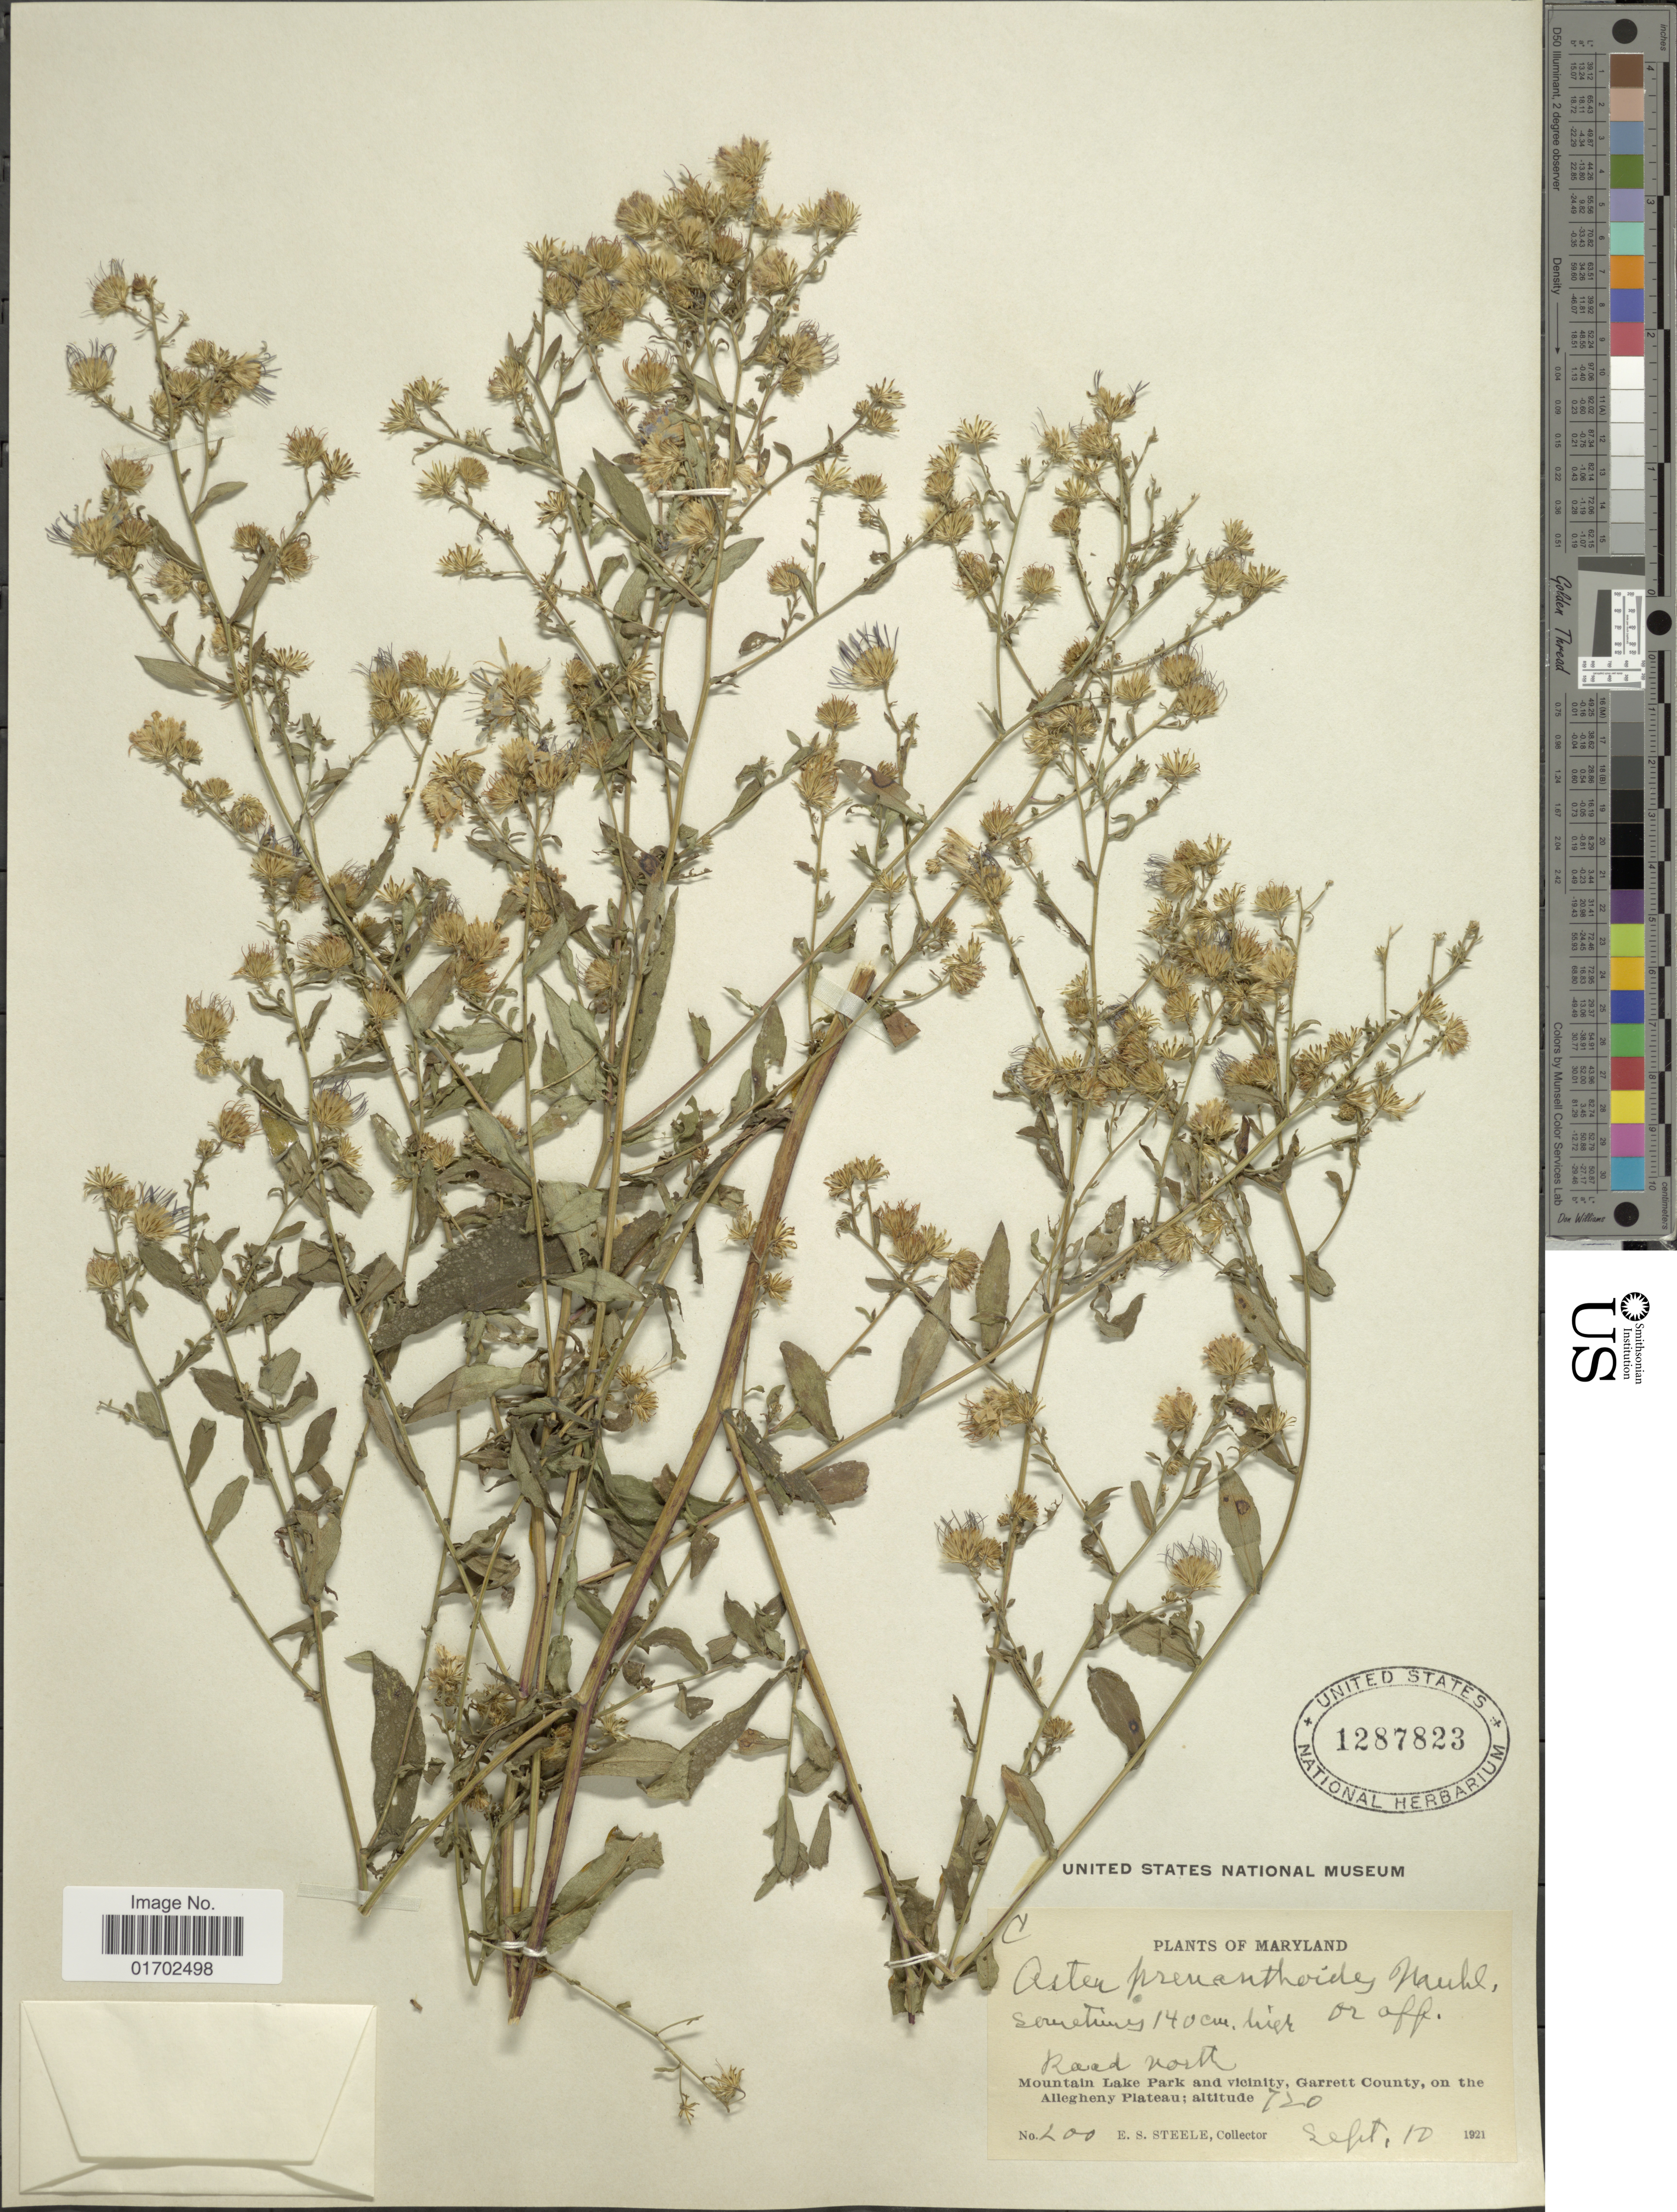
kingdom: Plantae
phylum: Tracheophyta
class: Magnoliopsida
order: Asterales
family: Asteraceae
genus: Symphyotrichum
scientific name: Symphyotrichum prenanthoides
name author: (Muhl. ex Willd.) G.L. Nesom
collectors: E. Steele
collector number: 200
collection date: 1921-09-12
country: United States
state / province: Maryland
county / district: Garrett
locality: Maryland. Road north. Mountain Lake Park and vicinity, Garrett County, on the Allegheny Plateau.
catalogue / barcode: US 1287823